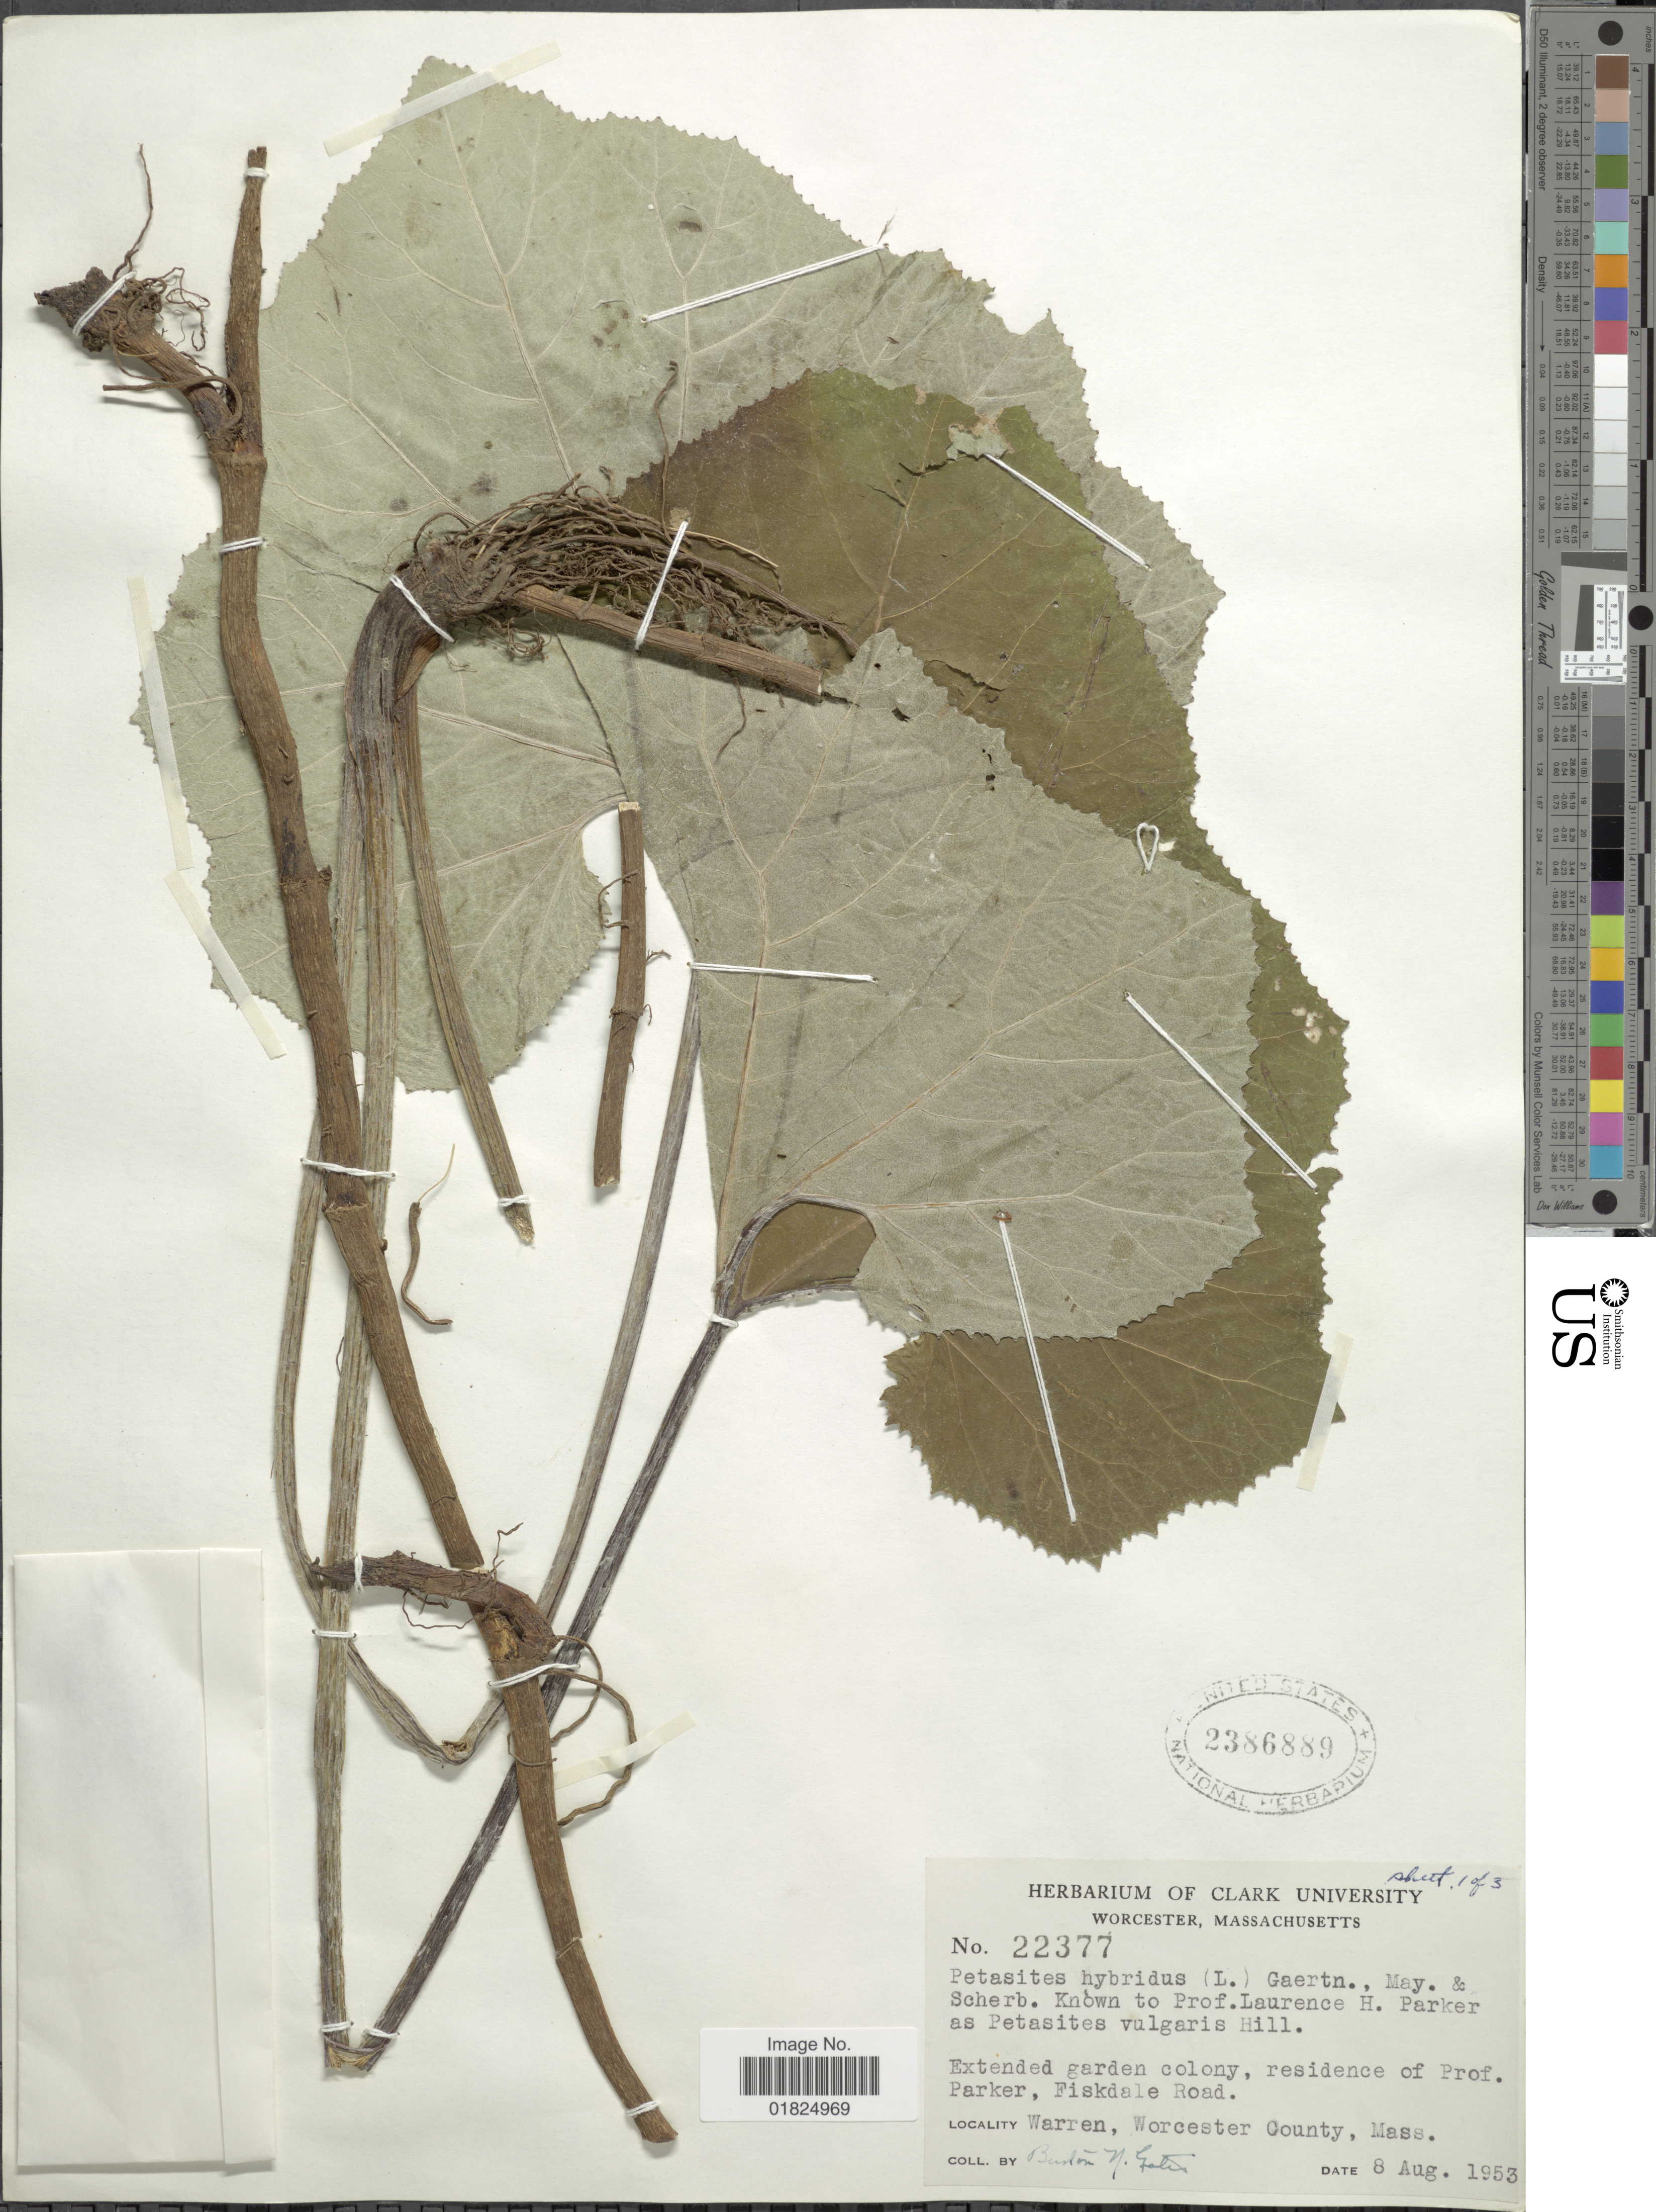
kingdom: Plantae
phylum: Tracheophyta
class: Magnoliopsida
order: Asterales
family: Asteraceae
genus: Petasites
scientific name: Petasites hybridus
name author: (L.) G. Gaertn. et al.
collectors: B. N. Gates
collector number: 22377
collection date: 1953-08-08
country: United States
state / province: Massachusetts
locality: Worcester, Massachusetts. Warren, Worcester County, Mass.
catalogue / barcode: US 2386889